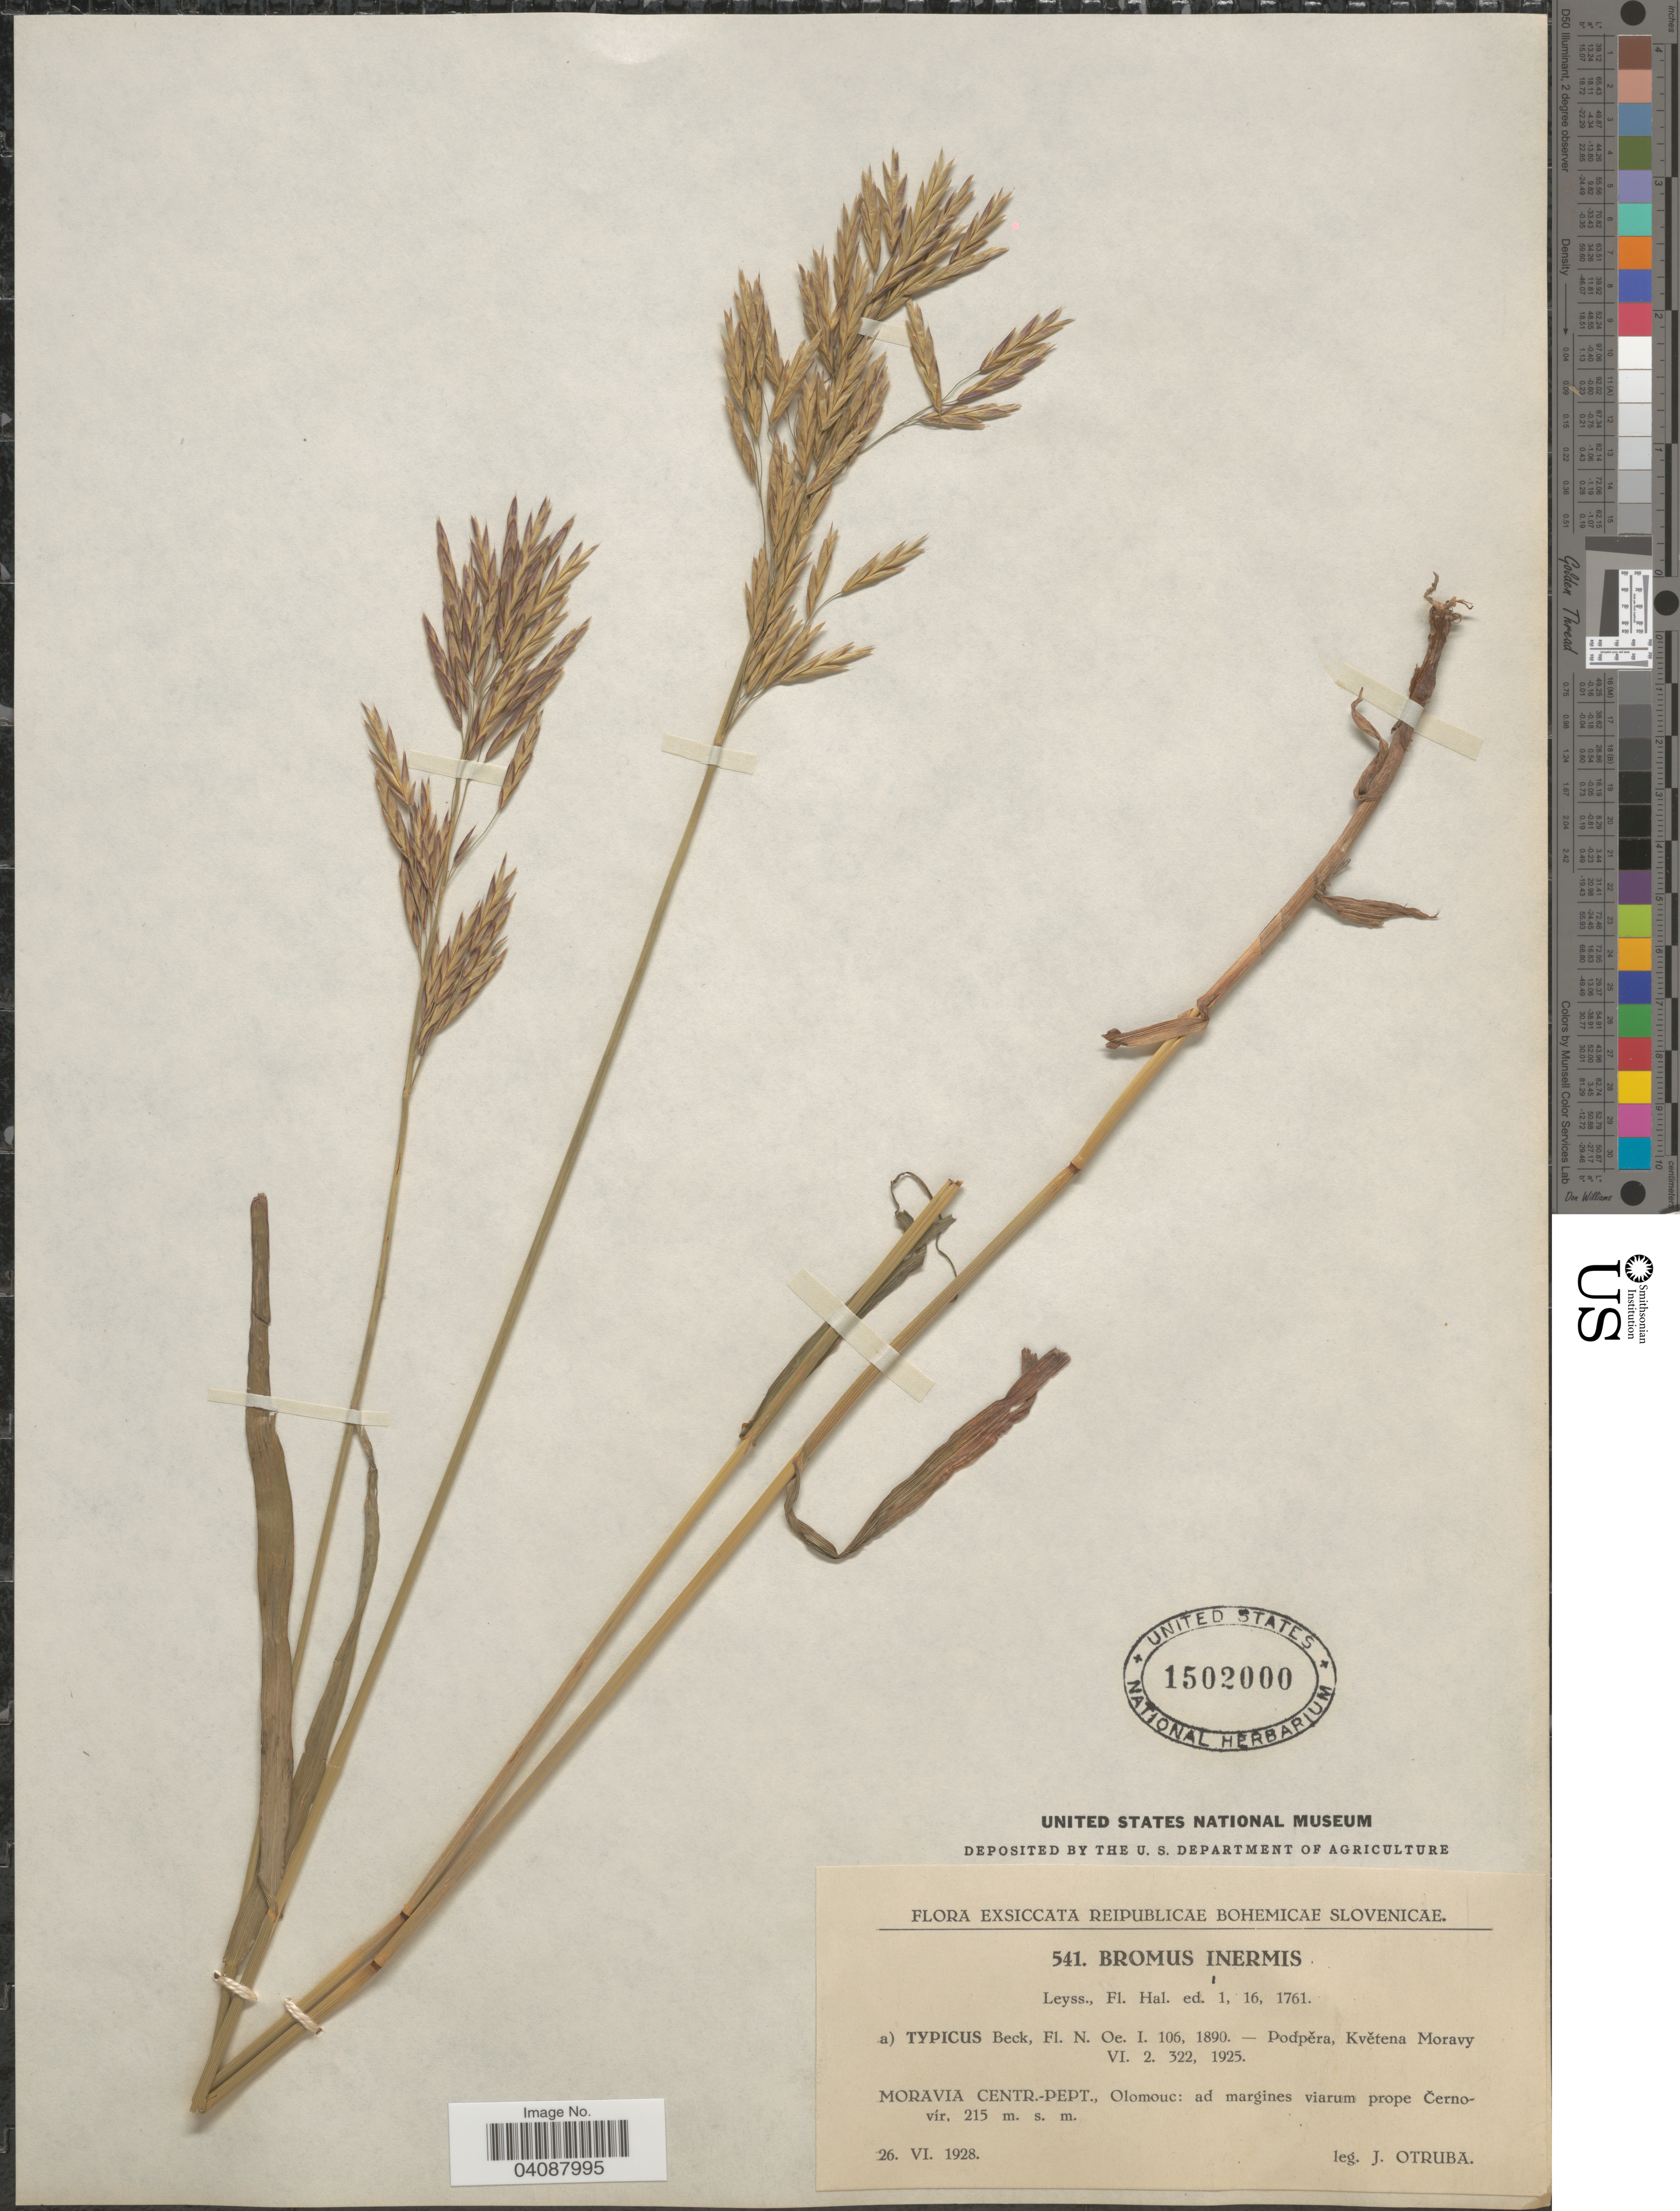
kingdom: Plantae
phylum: Tracheophyta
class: Liliopsida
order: Poales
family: Poaceae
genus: Bromus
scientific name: Bromus inermis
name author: Leyss.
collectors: J. Otruba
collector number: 541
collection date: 1928-06-26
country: Czechia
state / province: Olomouc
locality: Moravia Centr.-Pept., Olomouc: ad margines viarum prope Černovír.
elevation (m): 215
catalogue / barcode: US 1502000